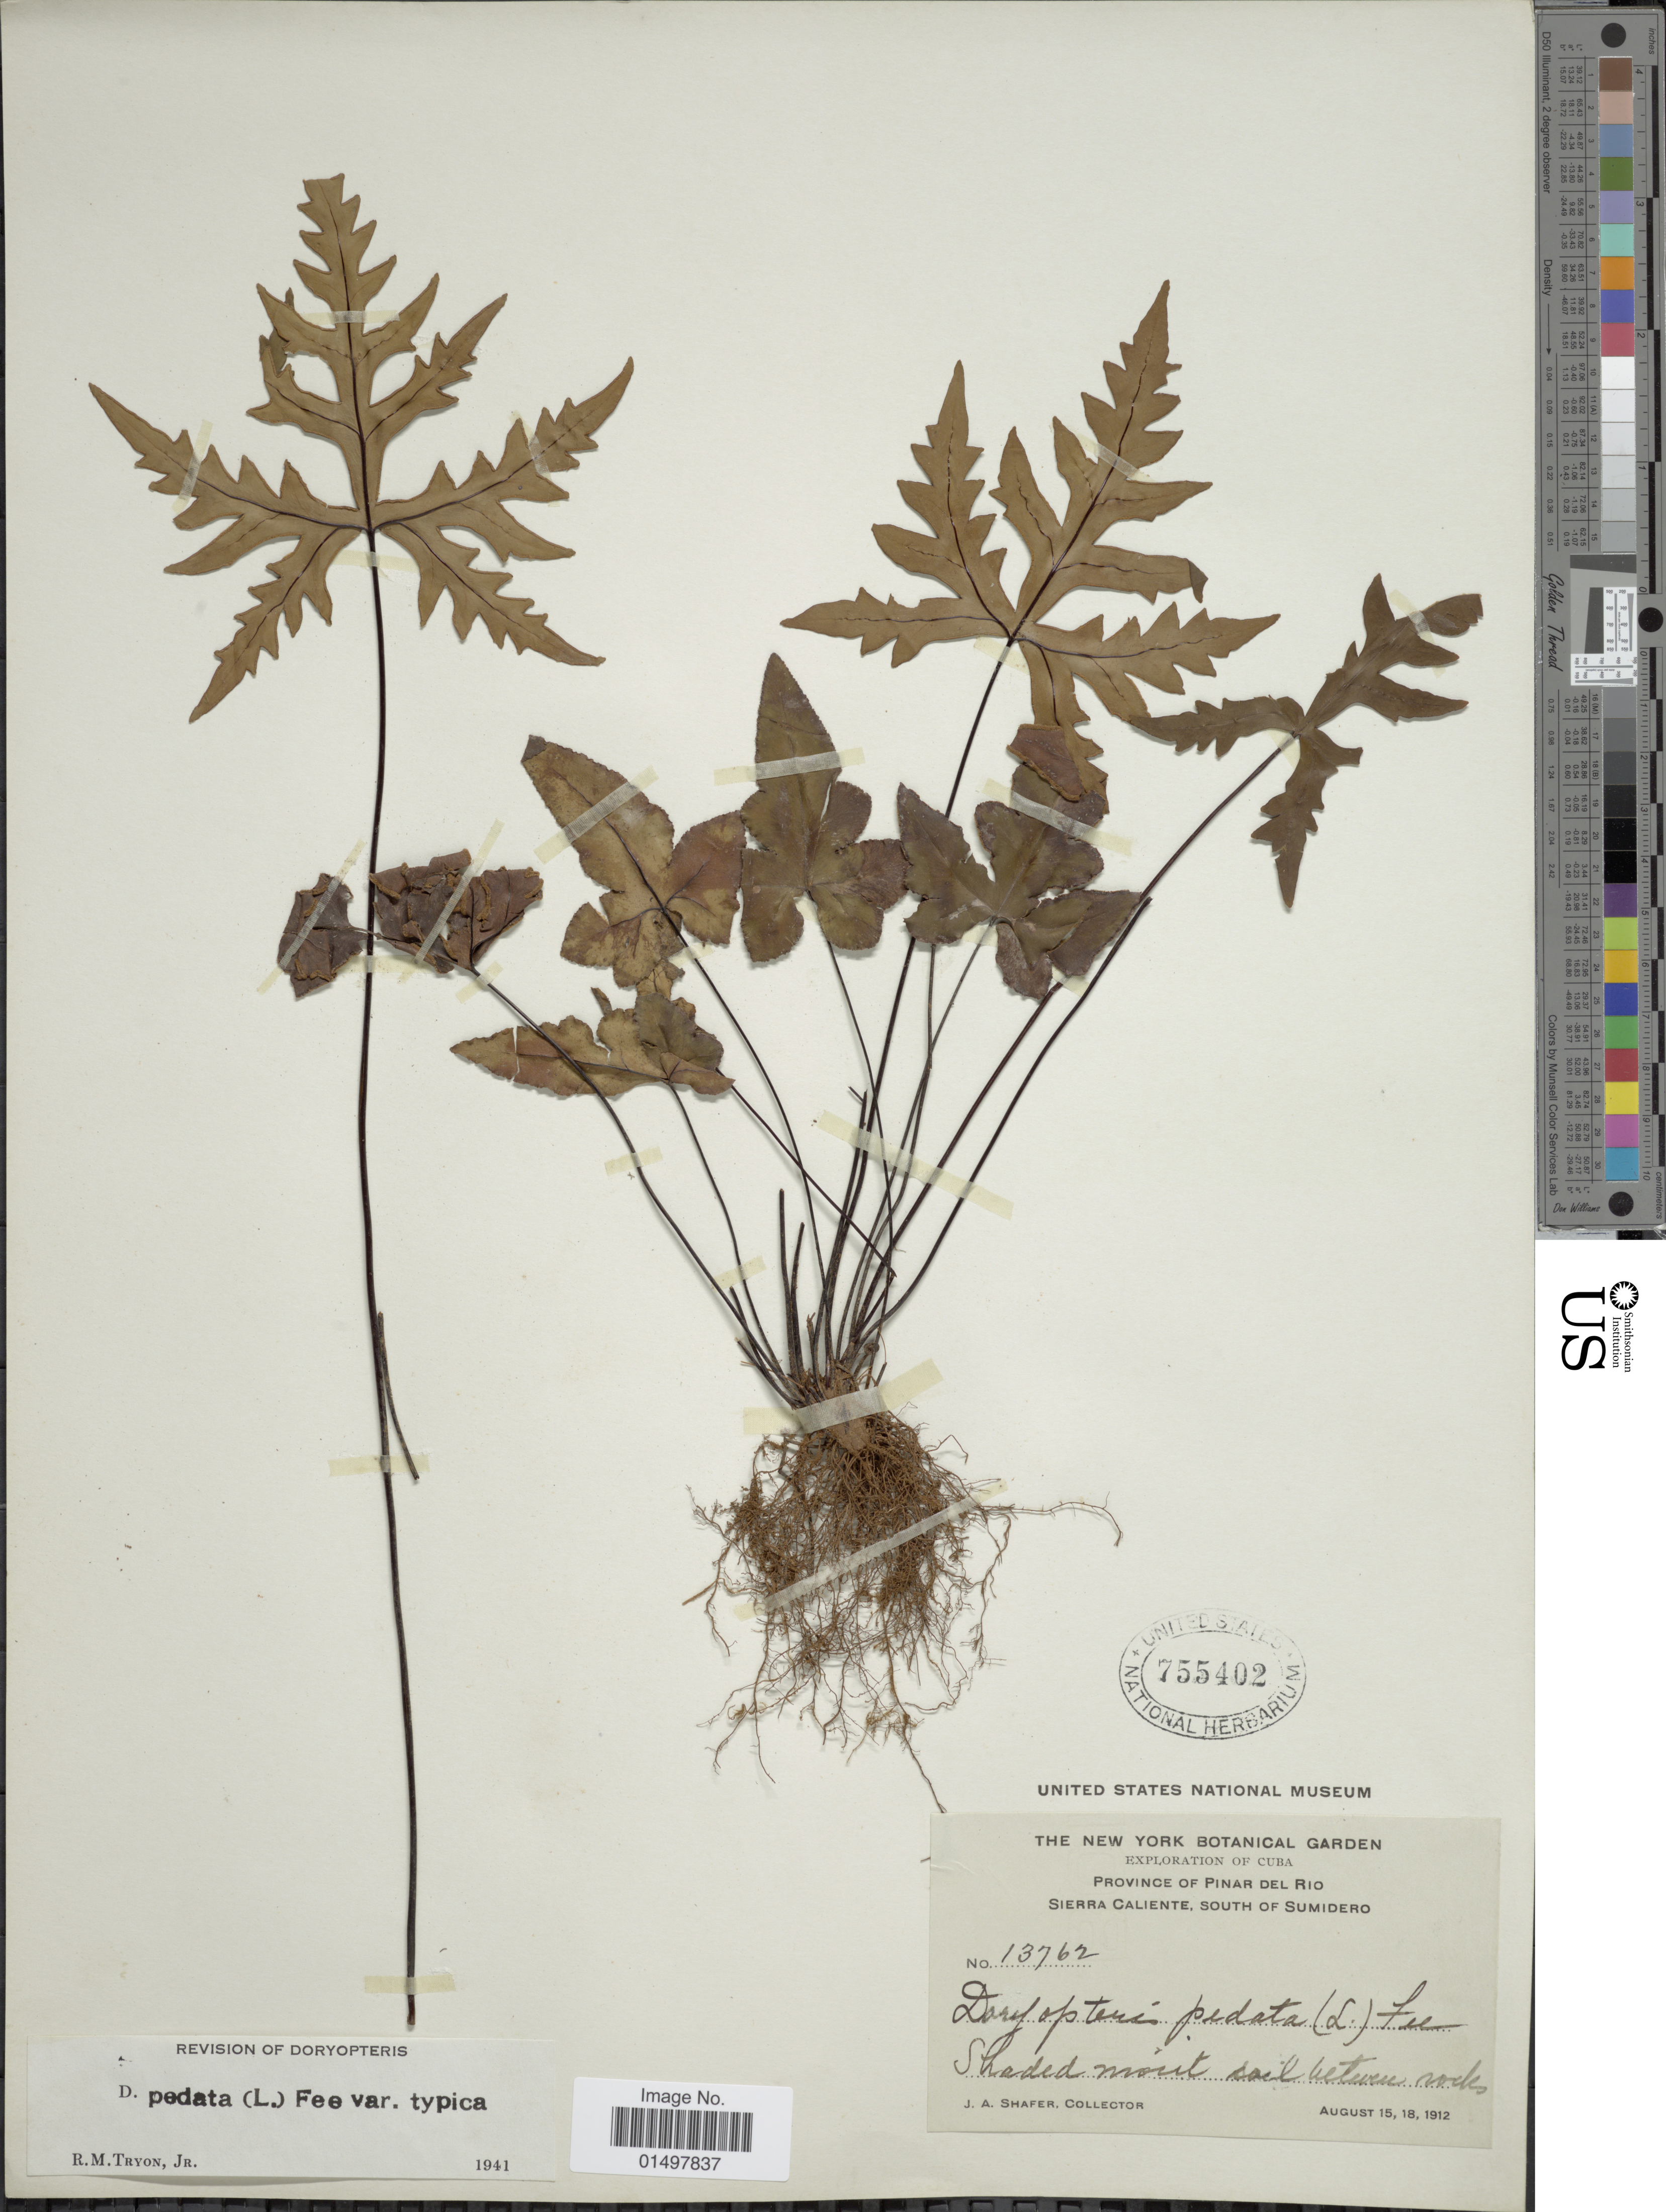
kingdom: Plantae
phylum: Tracheophyta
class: Polypodiopsida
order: Polypodiales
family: Pteridaceae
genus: Doryopteris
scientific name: Doryopteris pedata var. typica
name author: (L.) Fée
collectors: J. A. Shafer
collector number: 13762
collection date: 1912-08-15/1912-08-18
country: Cuba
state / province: Pinar del Río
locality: Province of Pinar del Rio. Sierra Caliente, South of Sumidero.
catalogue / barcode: US 755402